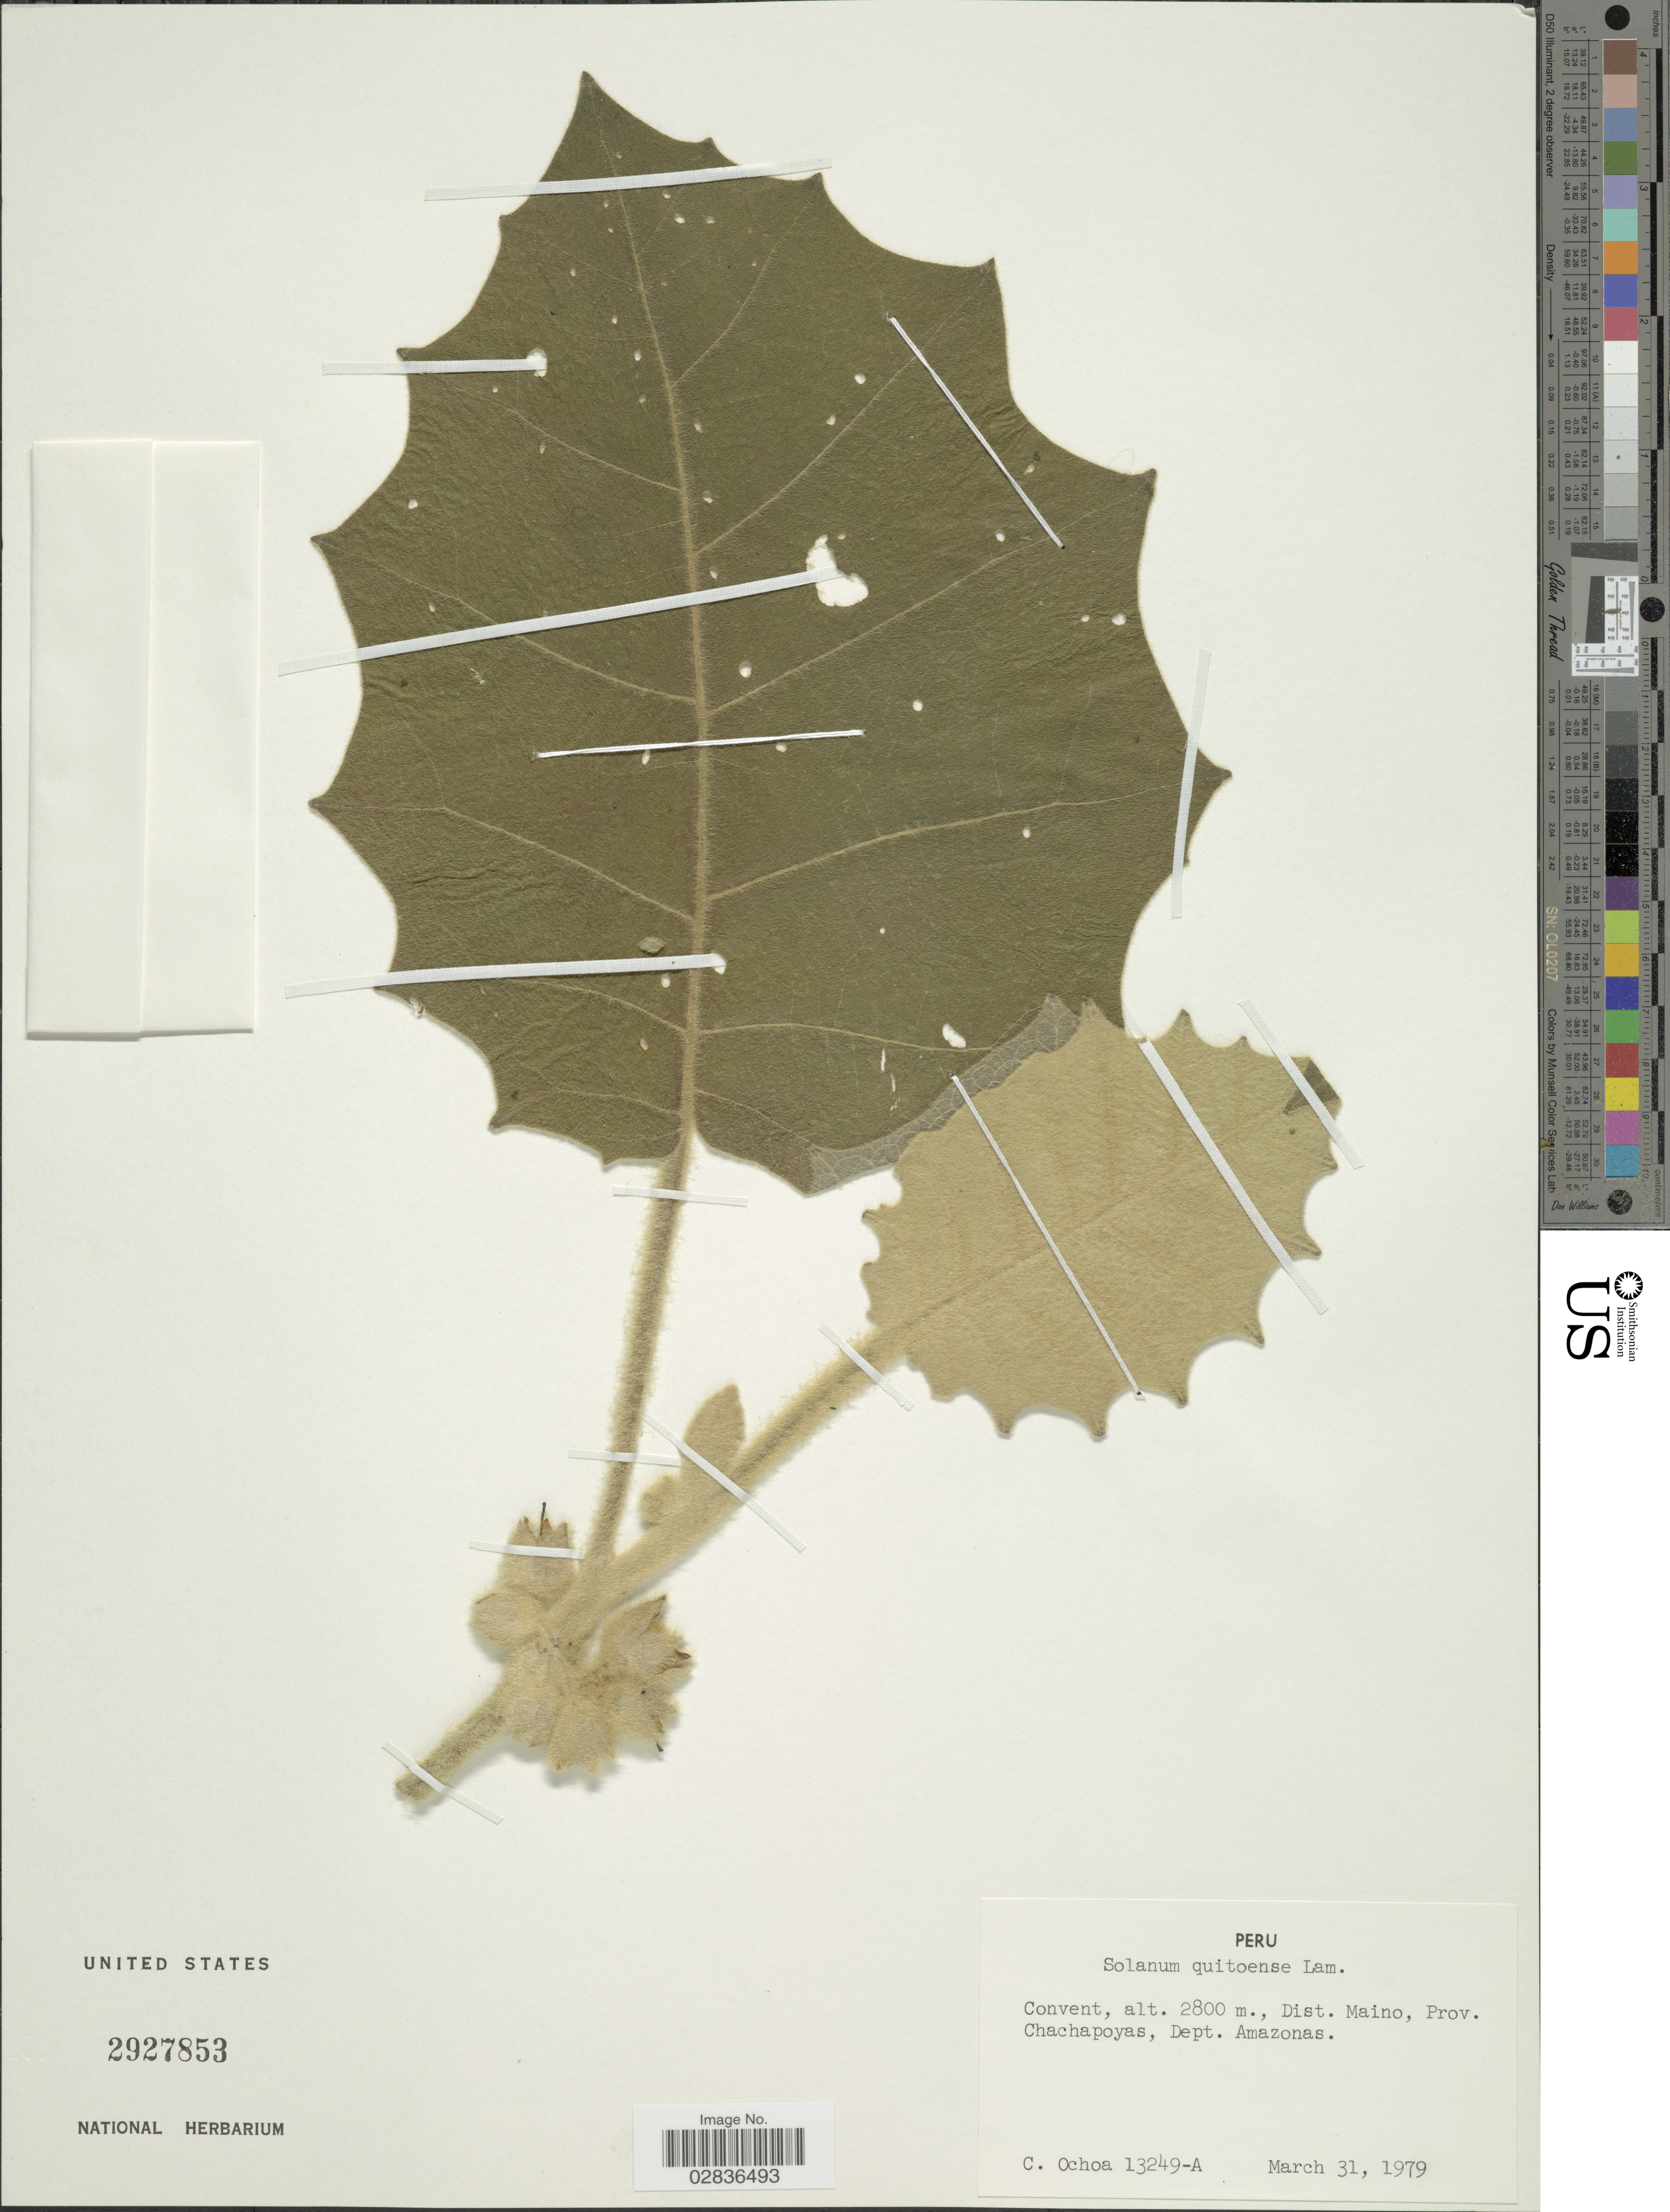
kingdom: Plantae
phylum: Tracheophyta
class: Magnoliopsida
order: Solanales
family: Solanaceae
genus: Solanum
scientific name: Solanum quitoense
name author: Lam.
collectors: C. Ochoa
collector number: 13249-A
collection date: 1979-03-31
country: Peru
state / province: Amazonas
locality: Convent, Dist. Maino, Prov. Chachapoyas, Dept. Amazonas.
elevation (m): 2800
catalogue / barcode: US 2927853